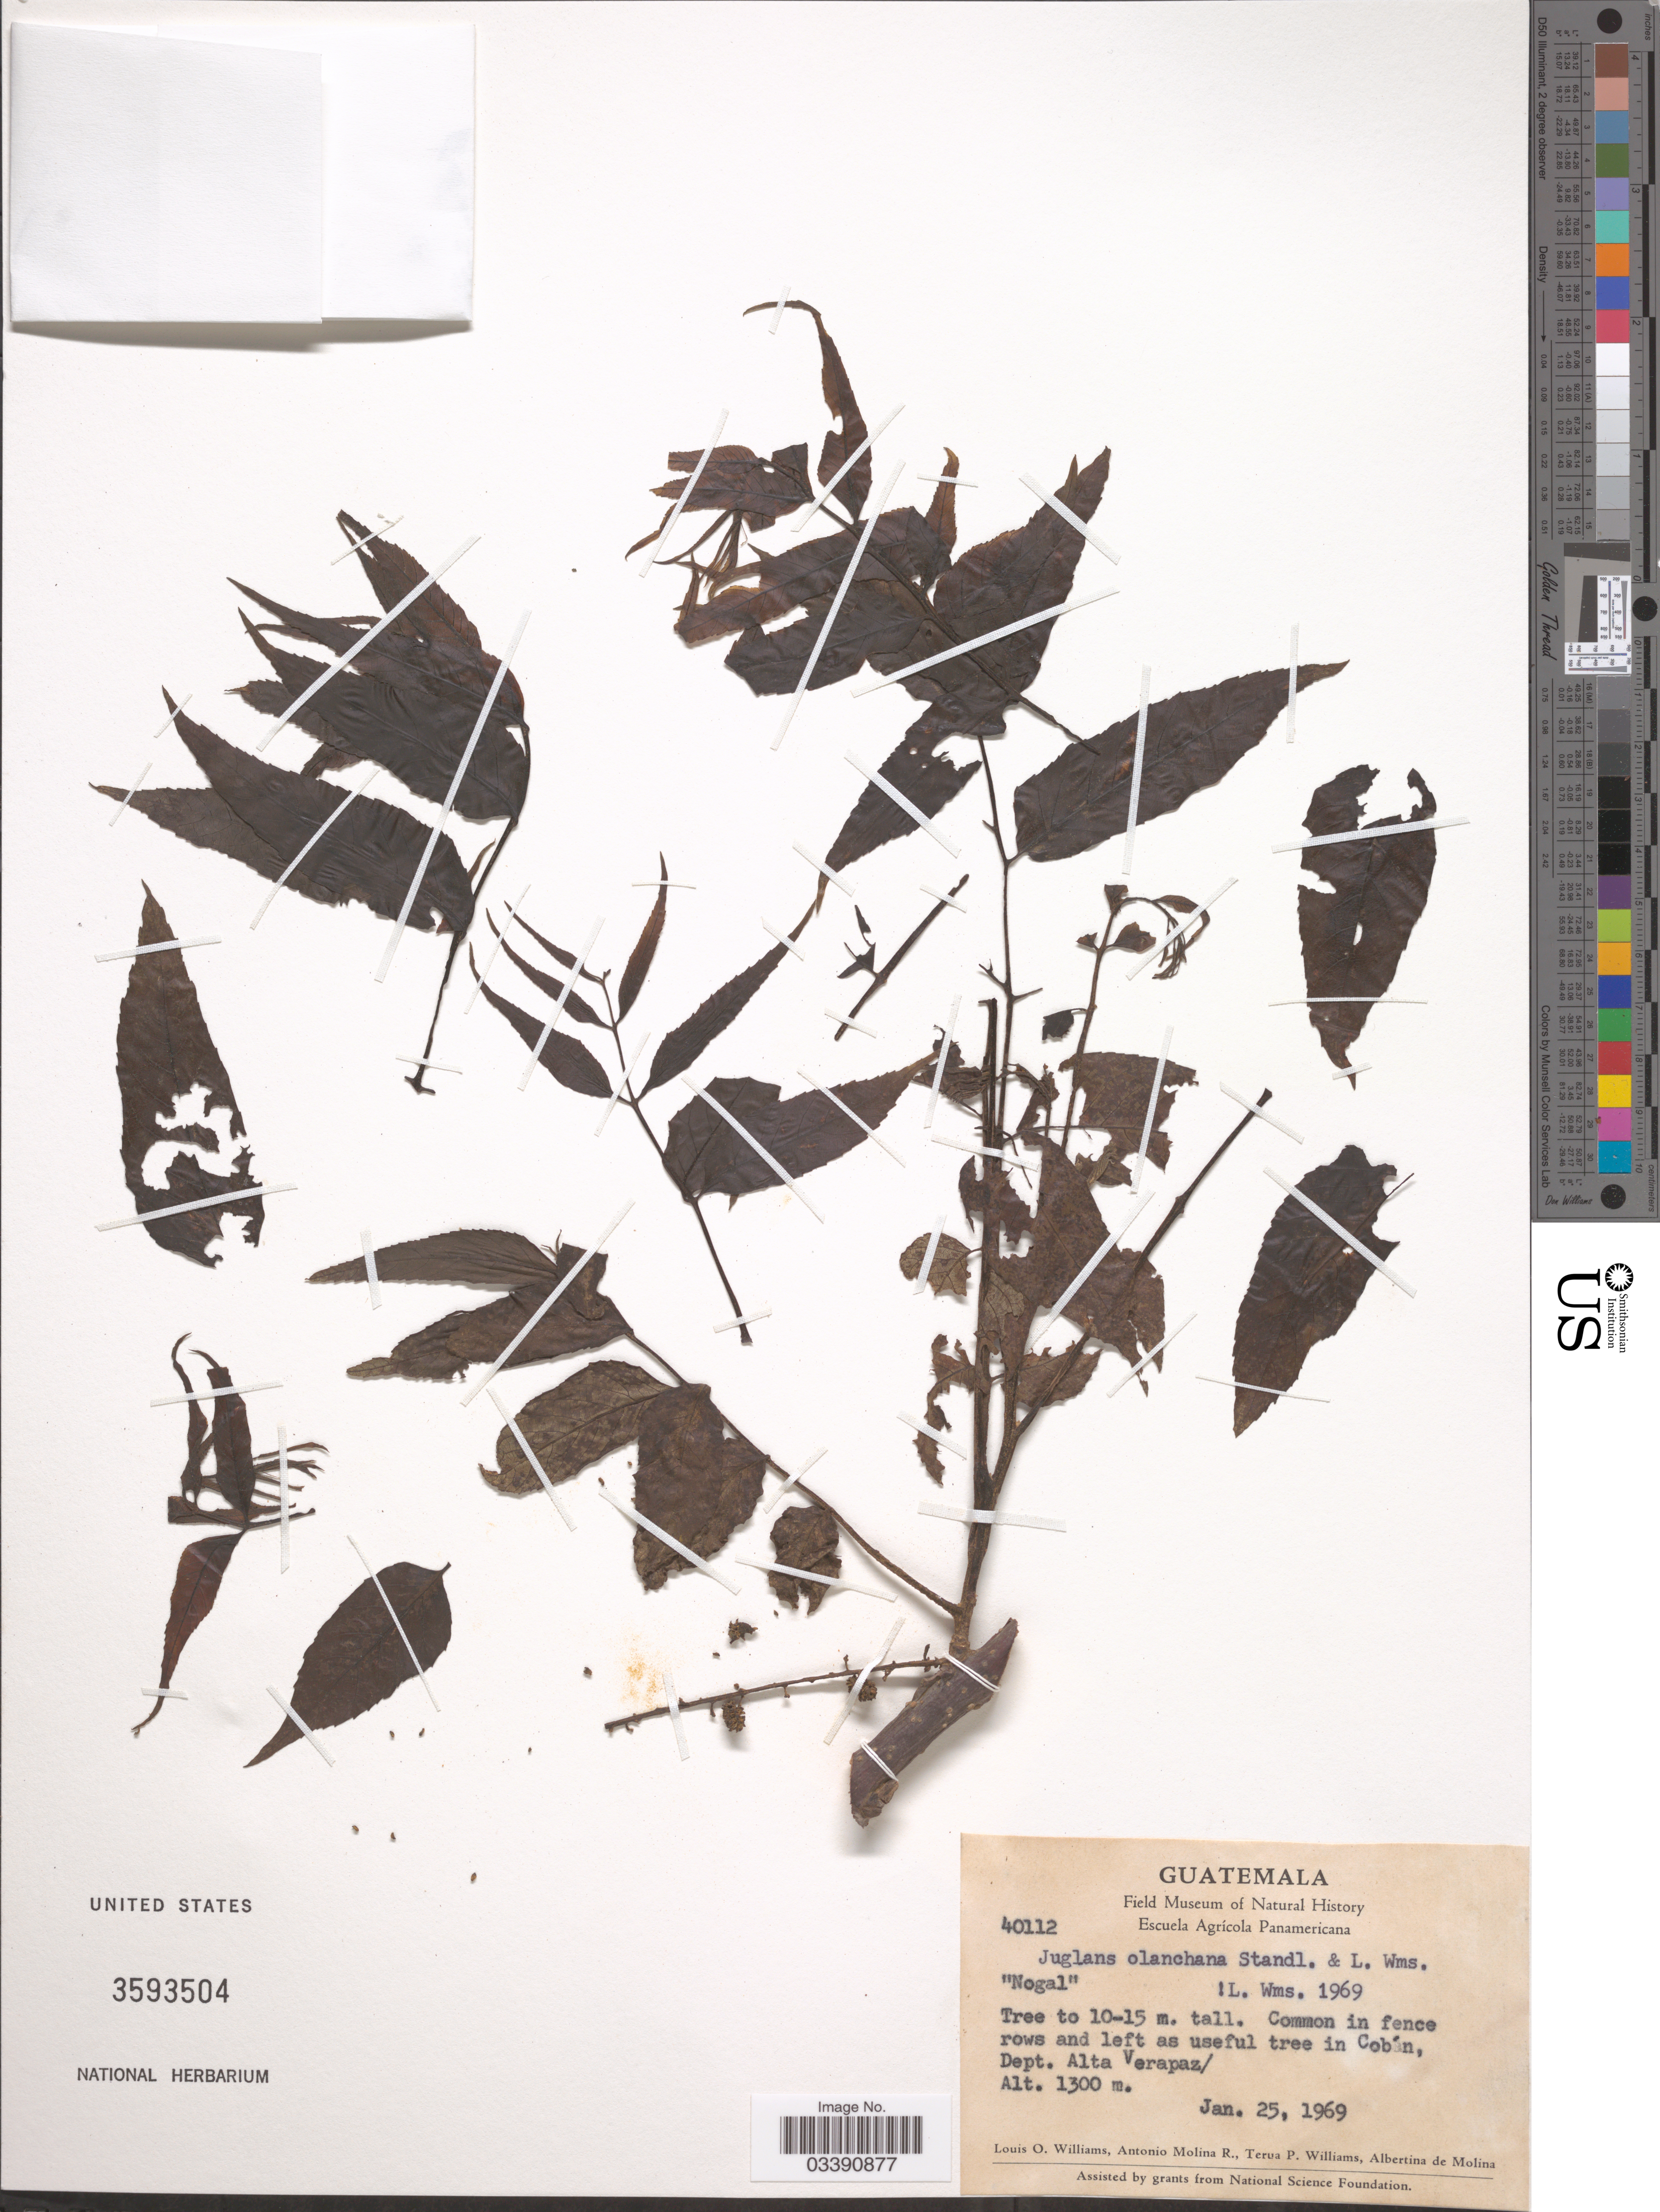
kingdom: Plantae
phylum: Tracheophyta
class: Magnoliopsida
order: Fagales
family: Juglandaceae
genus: Juglans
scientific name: Juglans olanchana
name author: Standl. & L.O. Williams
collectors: L. O. Williams, A. Molina R., T. Williams & A. R. Molina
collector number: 40112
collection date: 1969-01-25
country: Guatemala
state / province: Alta Verapaz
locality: Cobán, Dept. Alta Verapaz.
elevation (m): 1300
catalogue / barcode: US 3593504